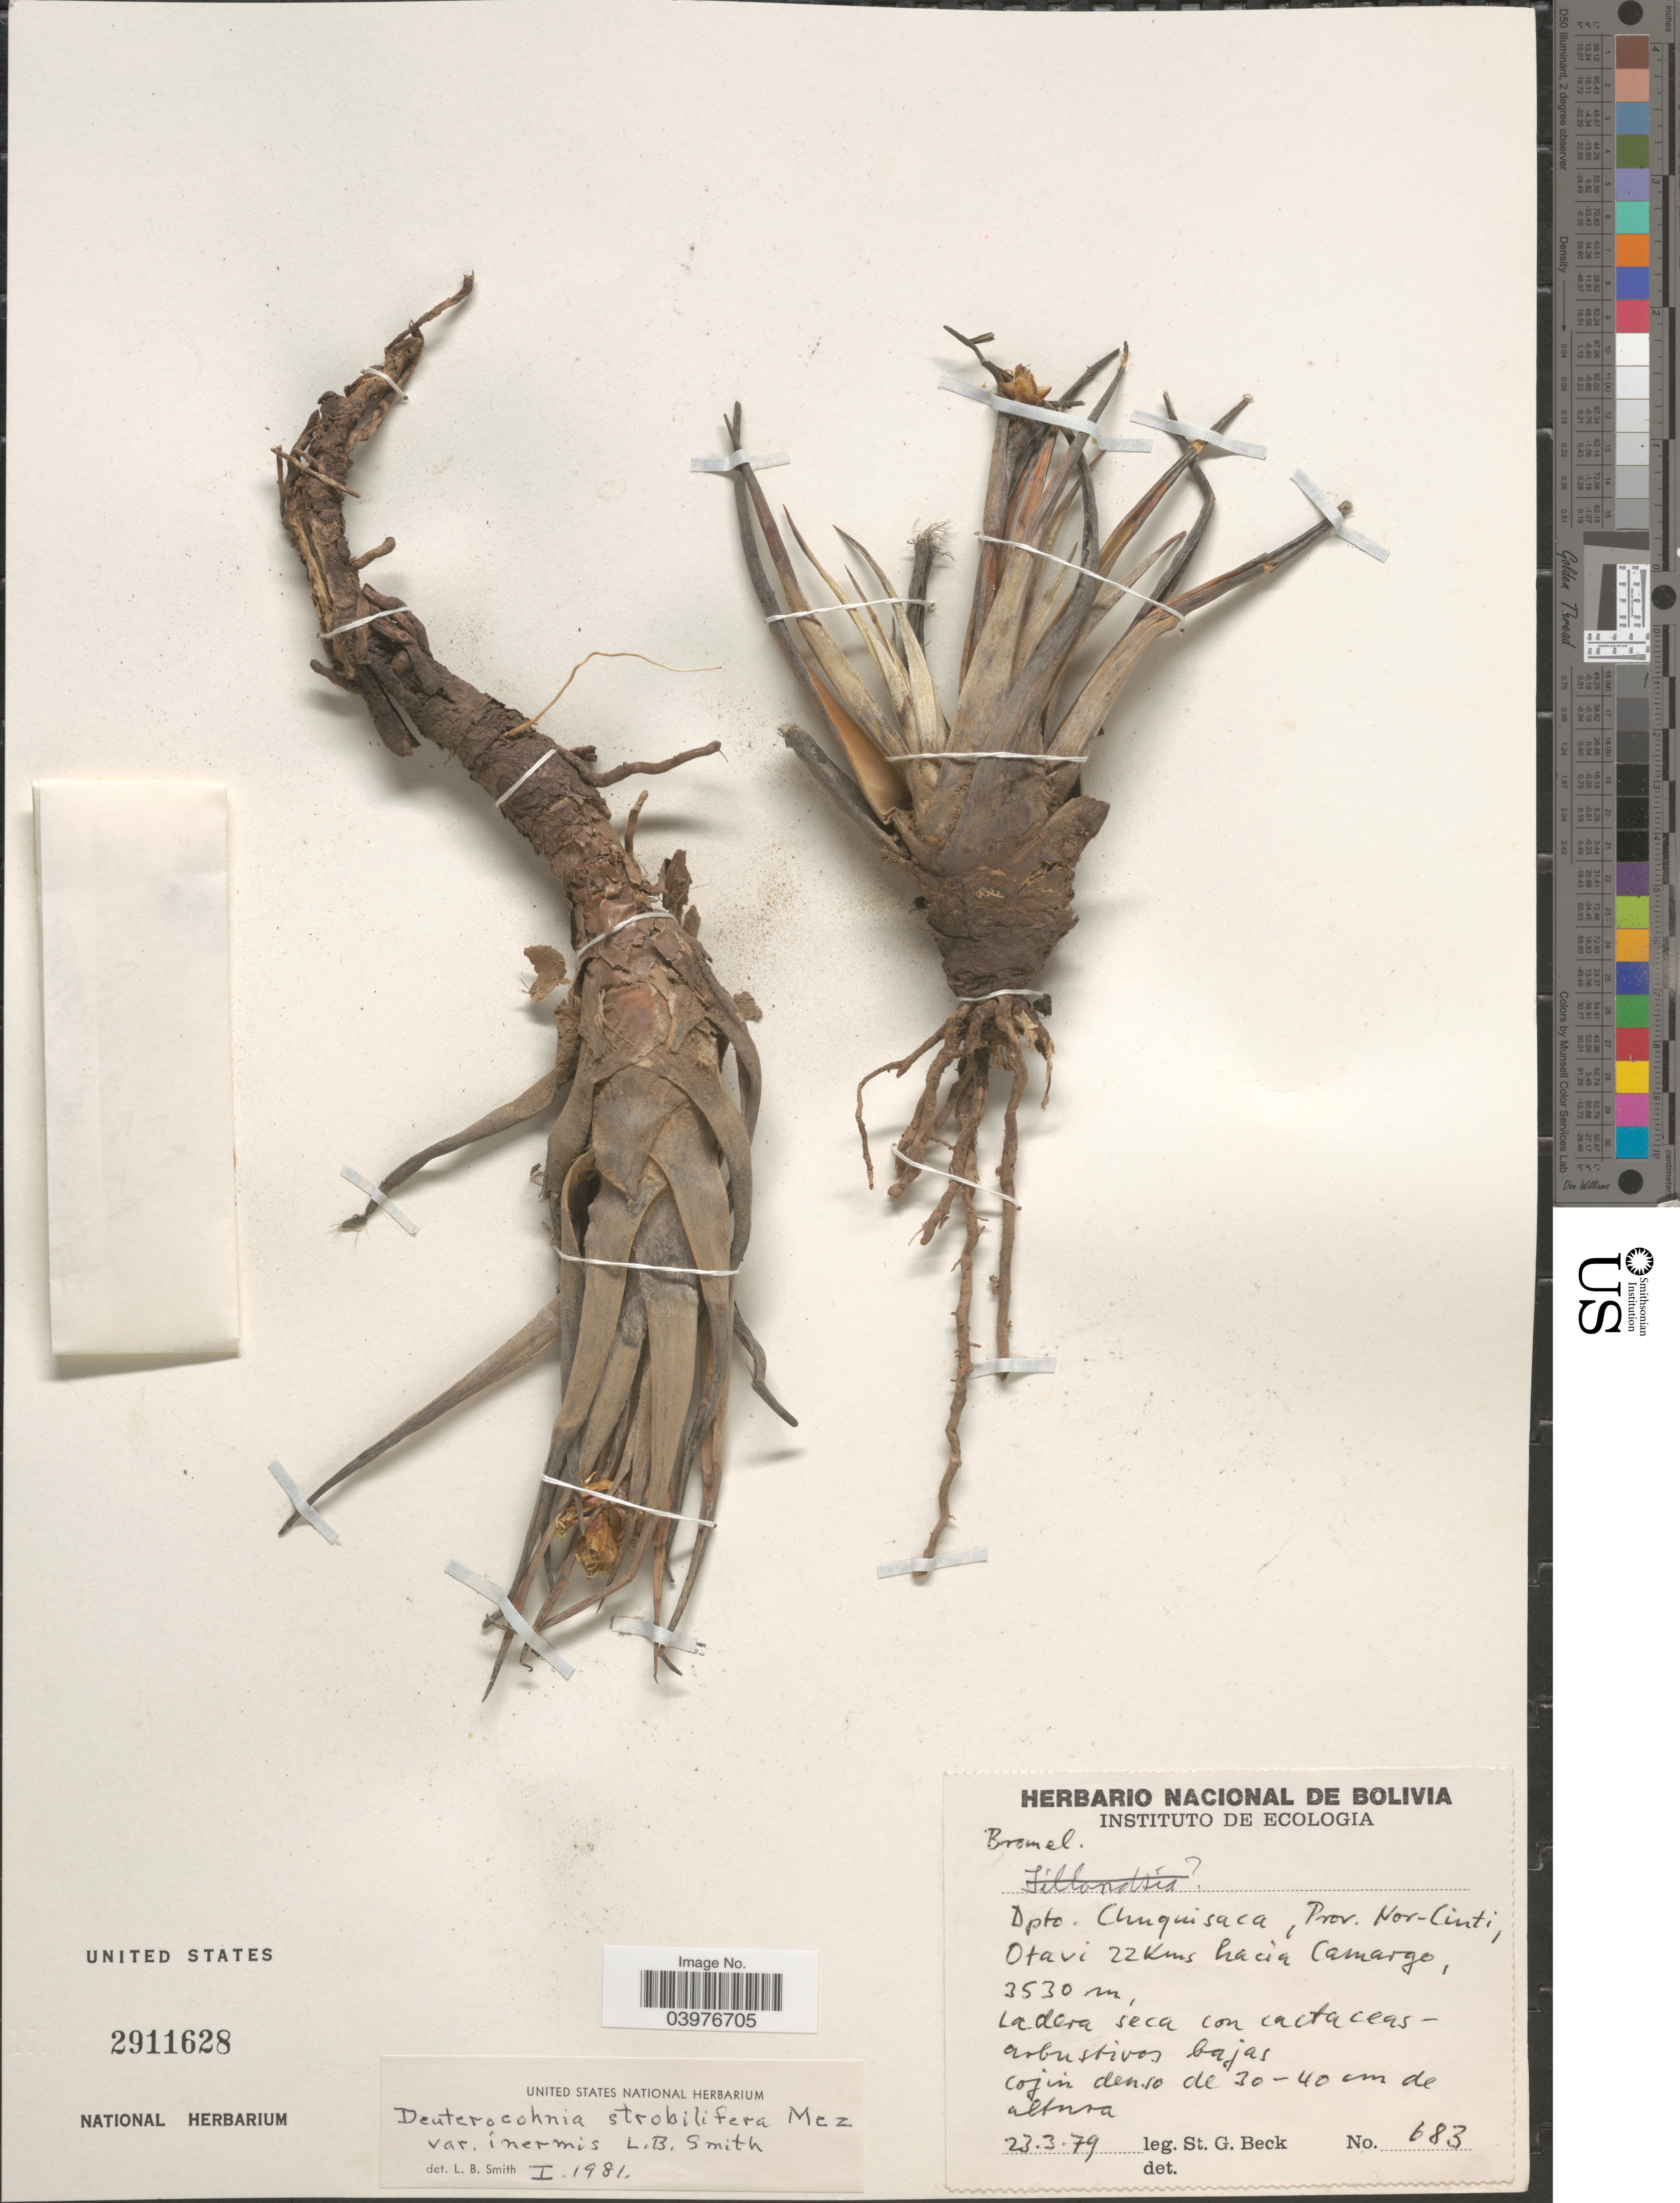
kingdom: Plantae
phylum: Tracheophyta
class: Liliopsida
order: Poales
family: Bromeliaceae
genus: Deuterocohnia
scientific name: Deuterocohnia strobilifera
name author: Mez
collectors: S. G. Beck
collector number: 683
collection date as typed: Transcribed d/m/y: 23/3/79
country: Bolivia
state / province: Chuquisaca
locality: Dpto. Chuquisaca, Prov. Nor-Cinti, Otavi 22Kms hacia Camargo.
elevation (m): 3530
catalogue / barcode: US 2911628